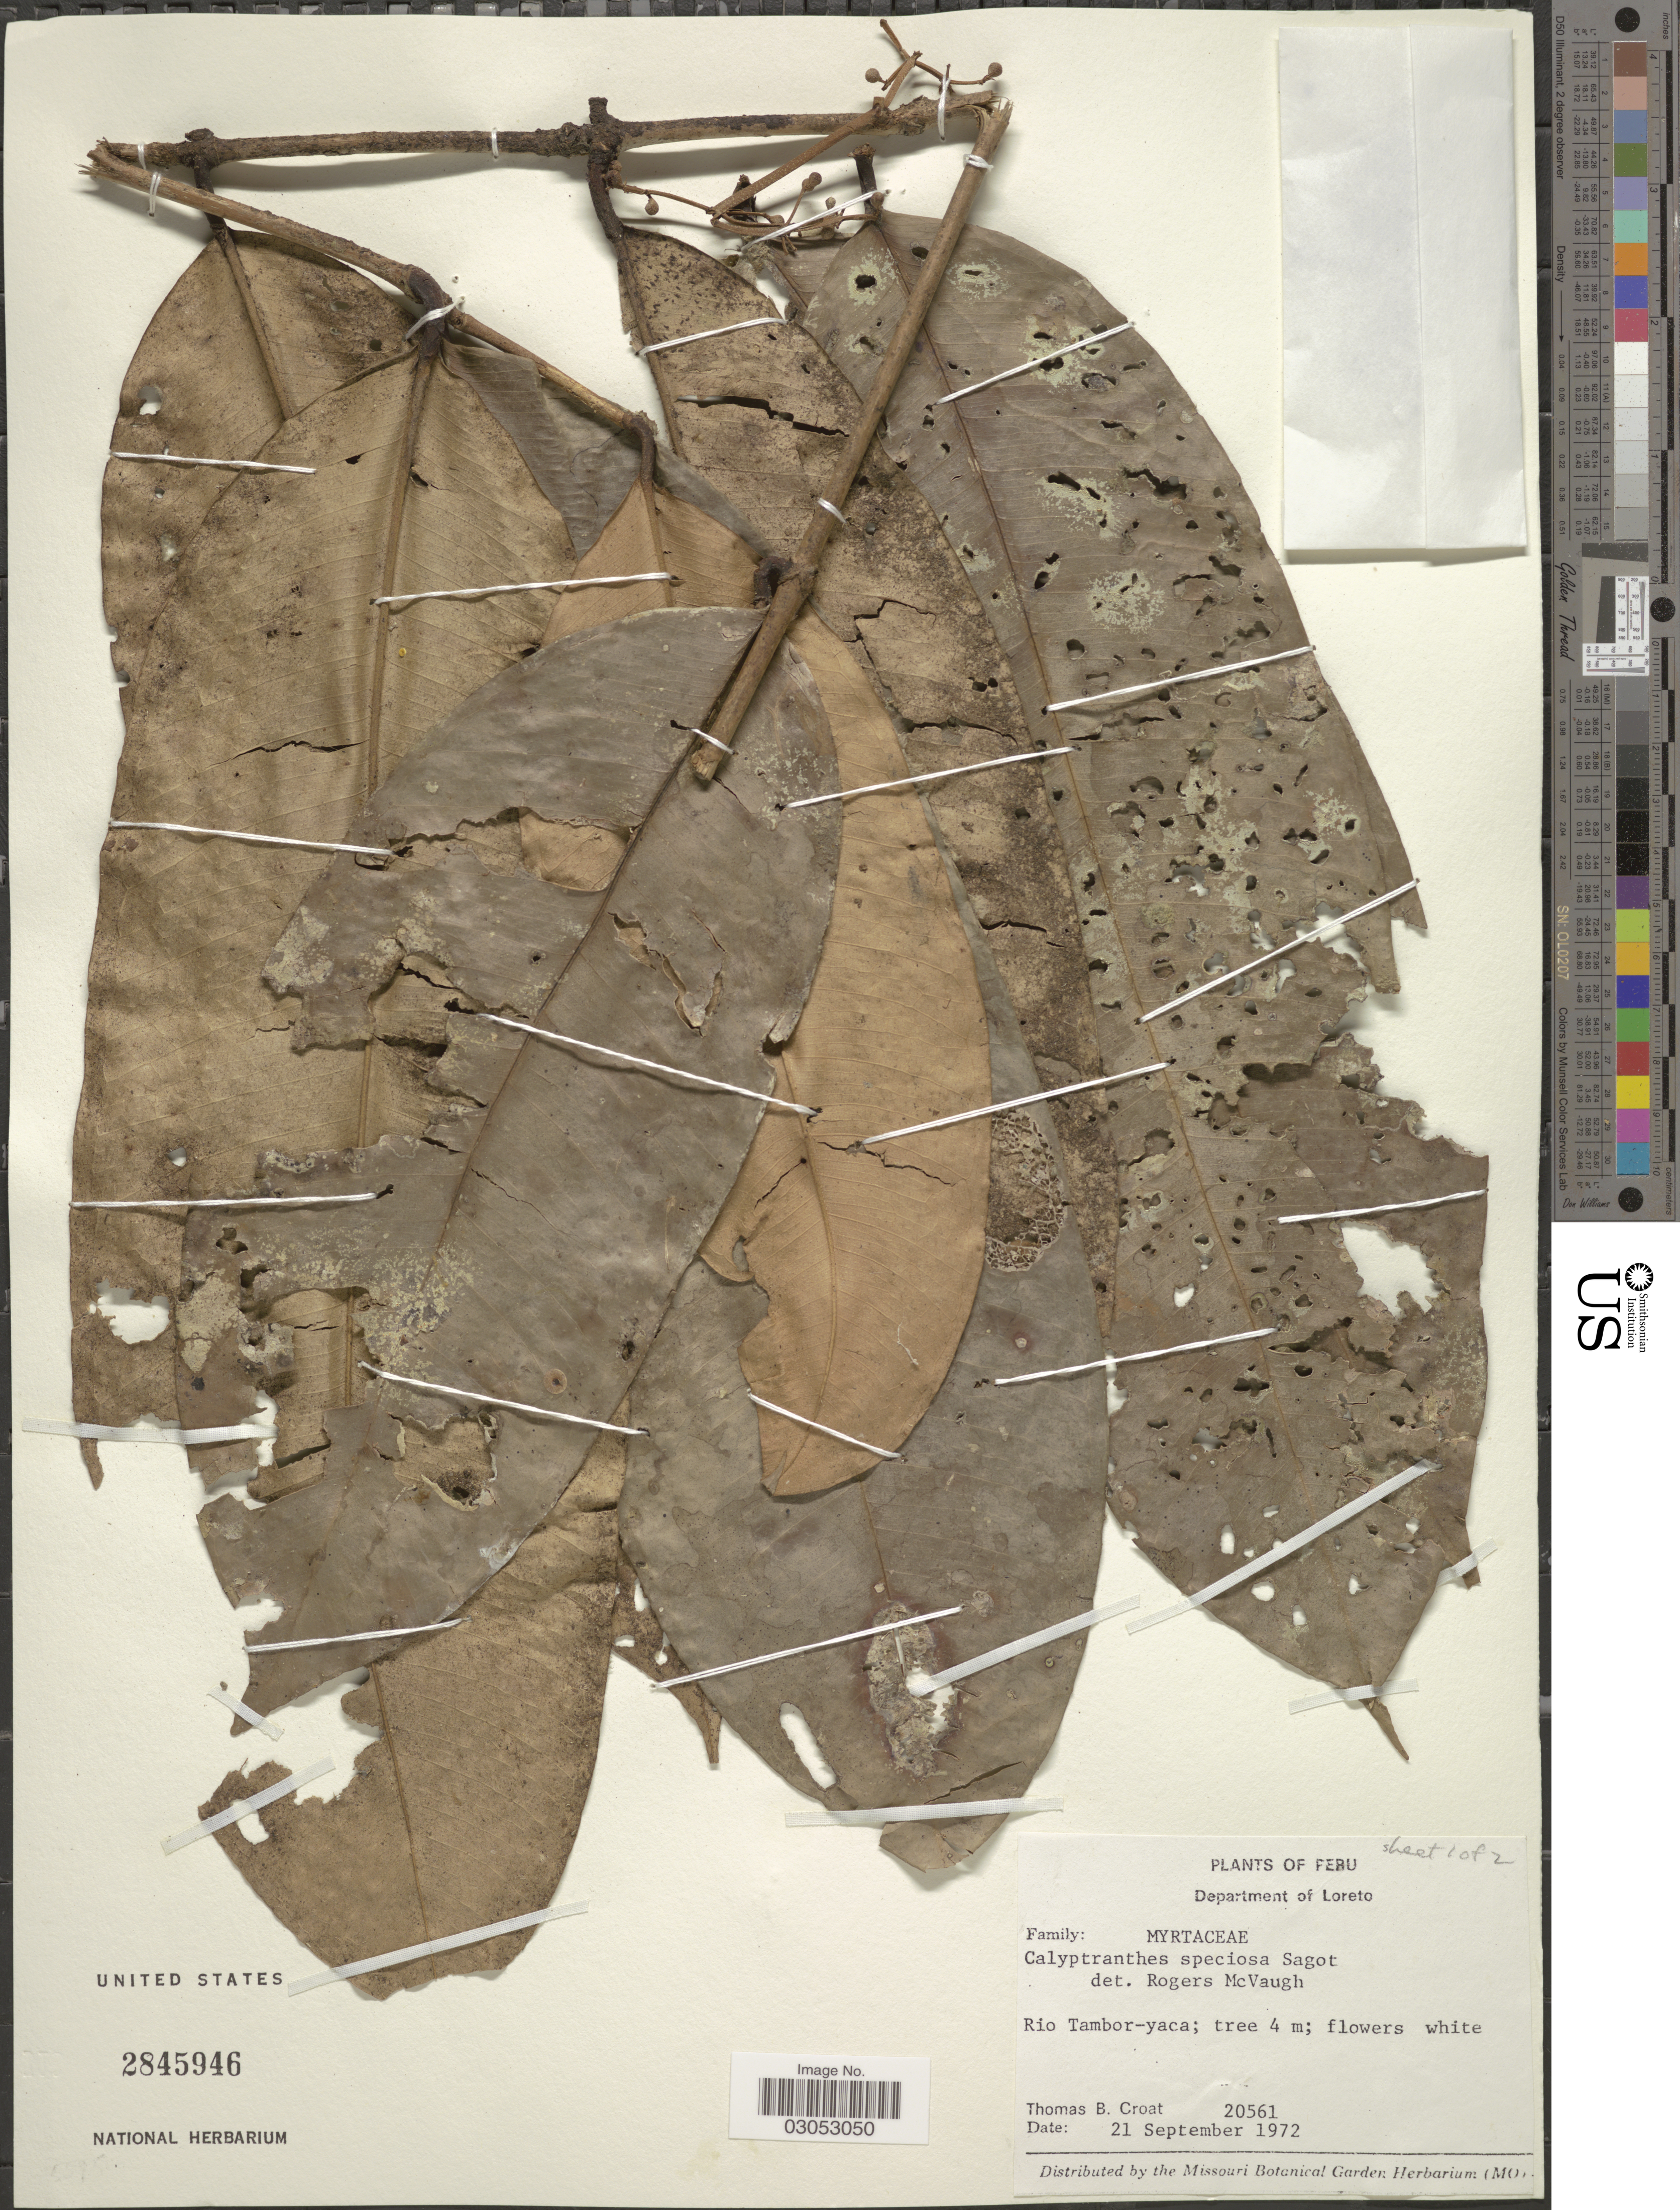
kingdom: Plantae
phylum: Tracheophyta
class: Magnoliopsida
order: Myrtales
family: Myrtaceae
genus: Myrcia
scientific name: Myrcia neospeciosa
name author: A.R. Lourenço & E. Lucas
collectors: T. B. Croat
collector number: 20561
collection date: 1972-09-21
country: Peru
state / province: Loreto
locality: Department of Loreto, Rio Tambor-yaca.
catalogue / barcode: US 2845946